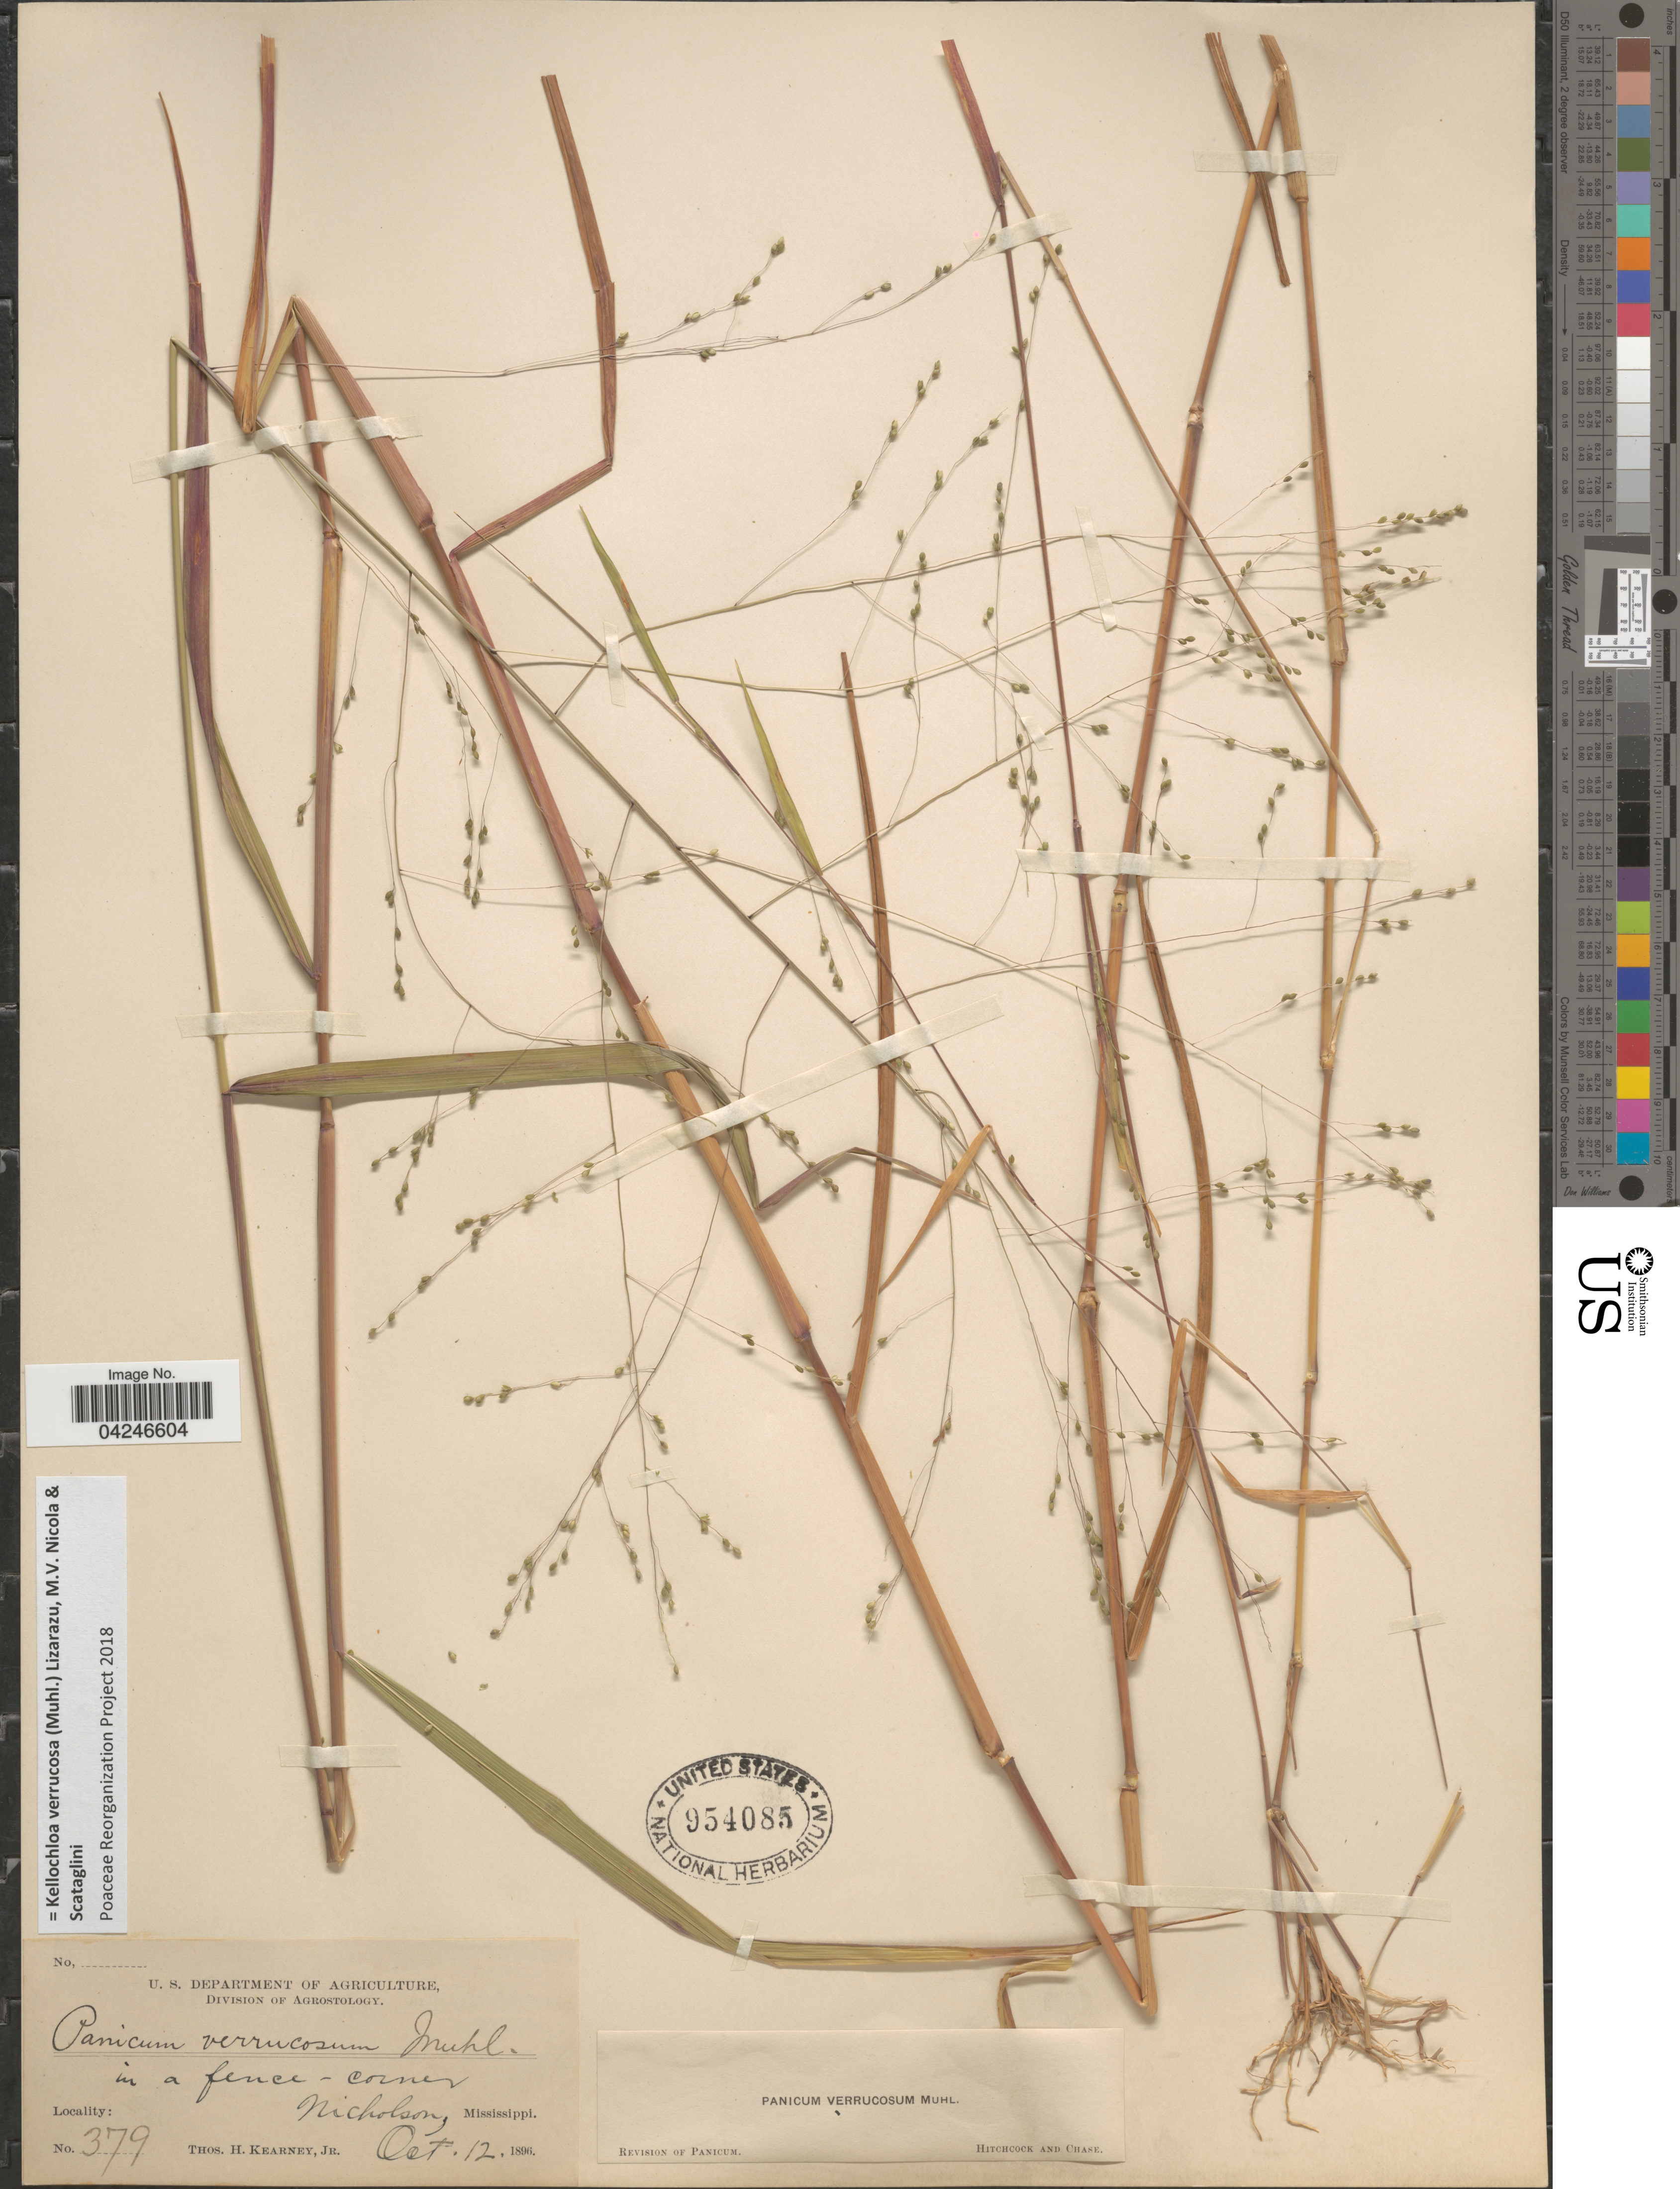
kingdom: Plantae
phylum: Tracheophyta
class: Liliopsida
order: Poales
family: Poaceae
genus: Kellochloa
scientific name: Kellochloa verrucosa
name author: (Muhl.) Lizarazu et al.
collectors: T. H. Kearney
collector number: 379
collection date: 1896-10-12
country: United States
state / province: Mississippi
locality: Nicholson.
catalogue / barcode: US 954085